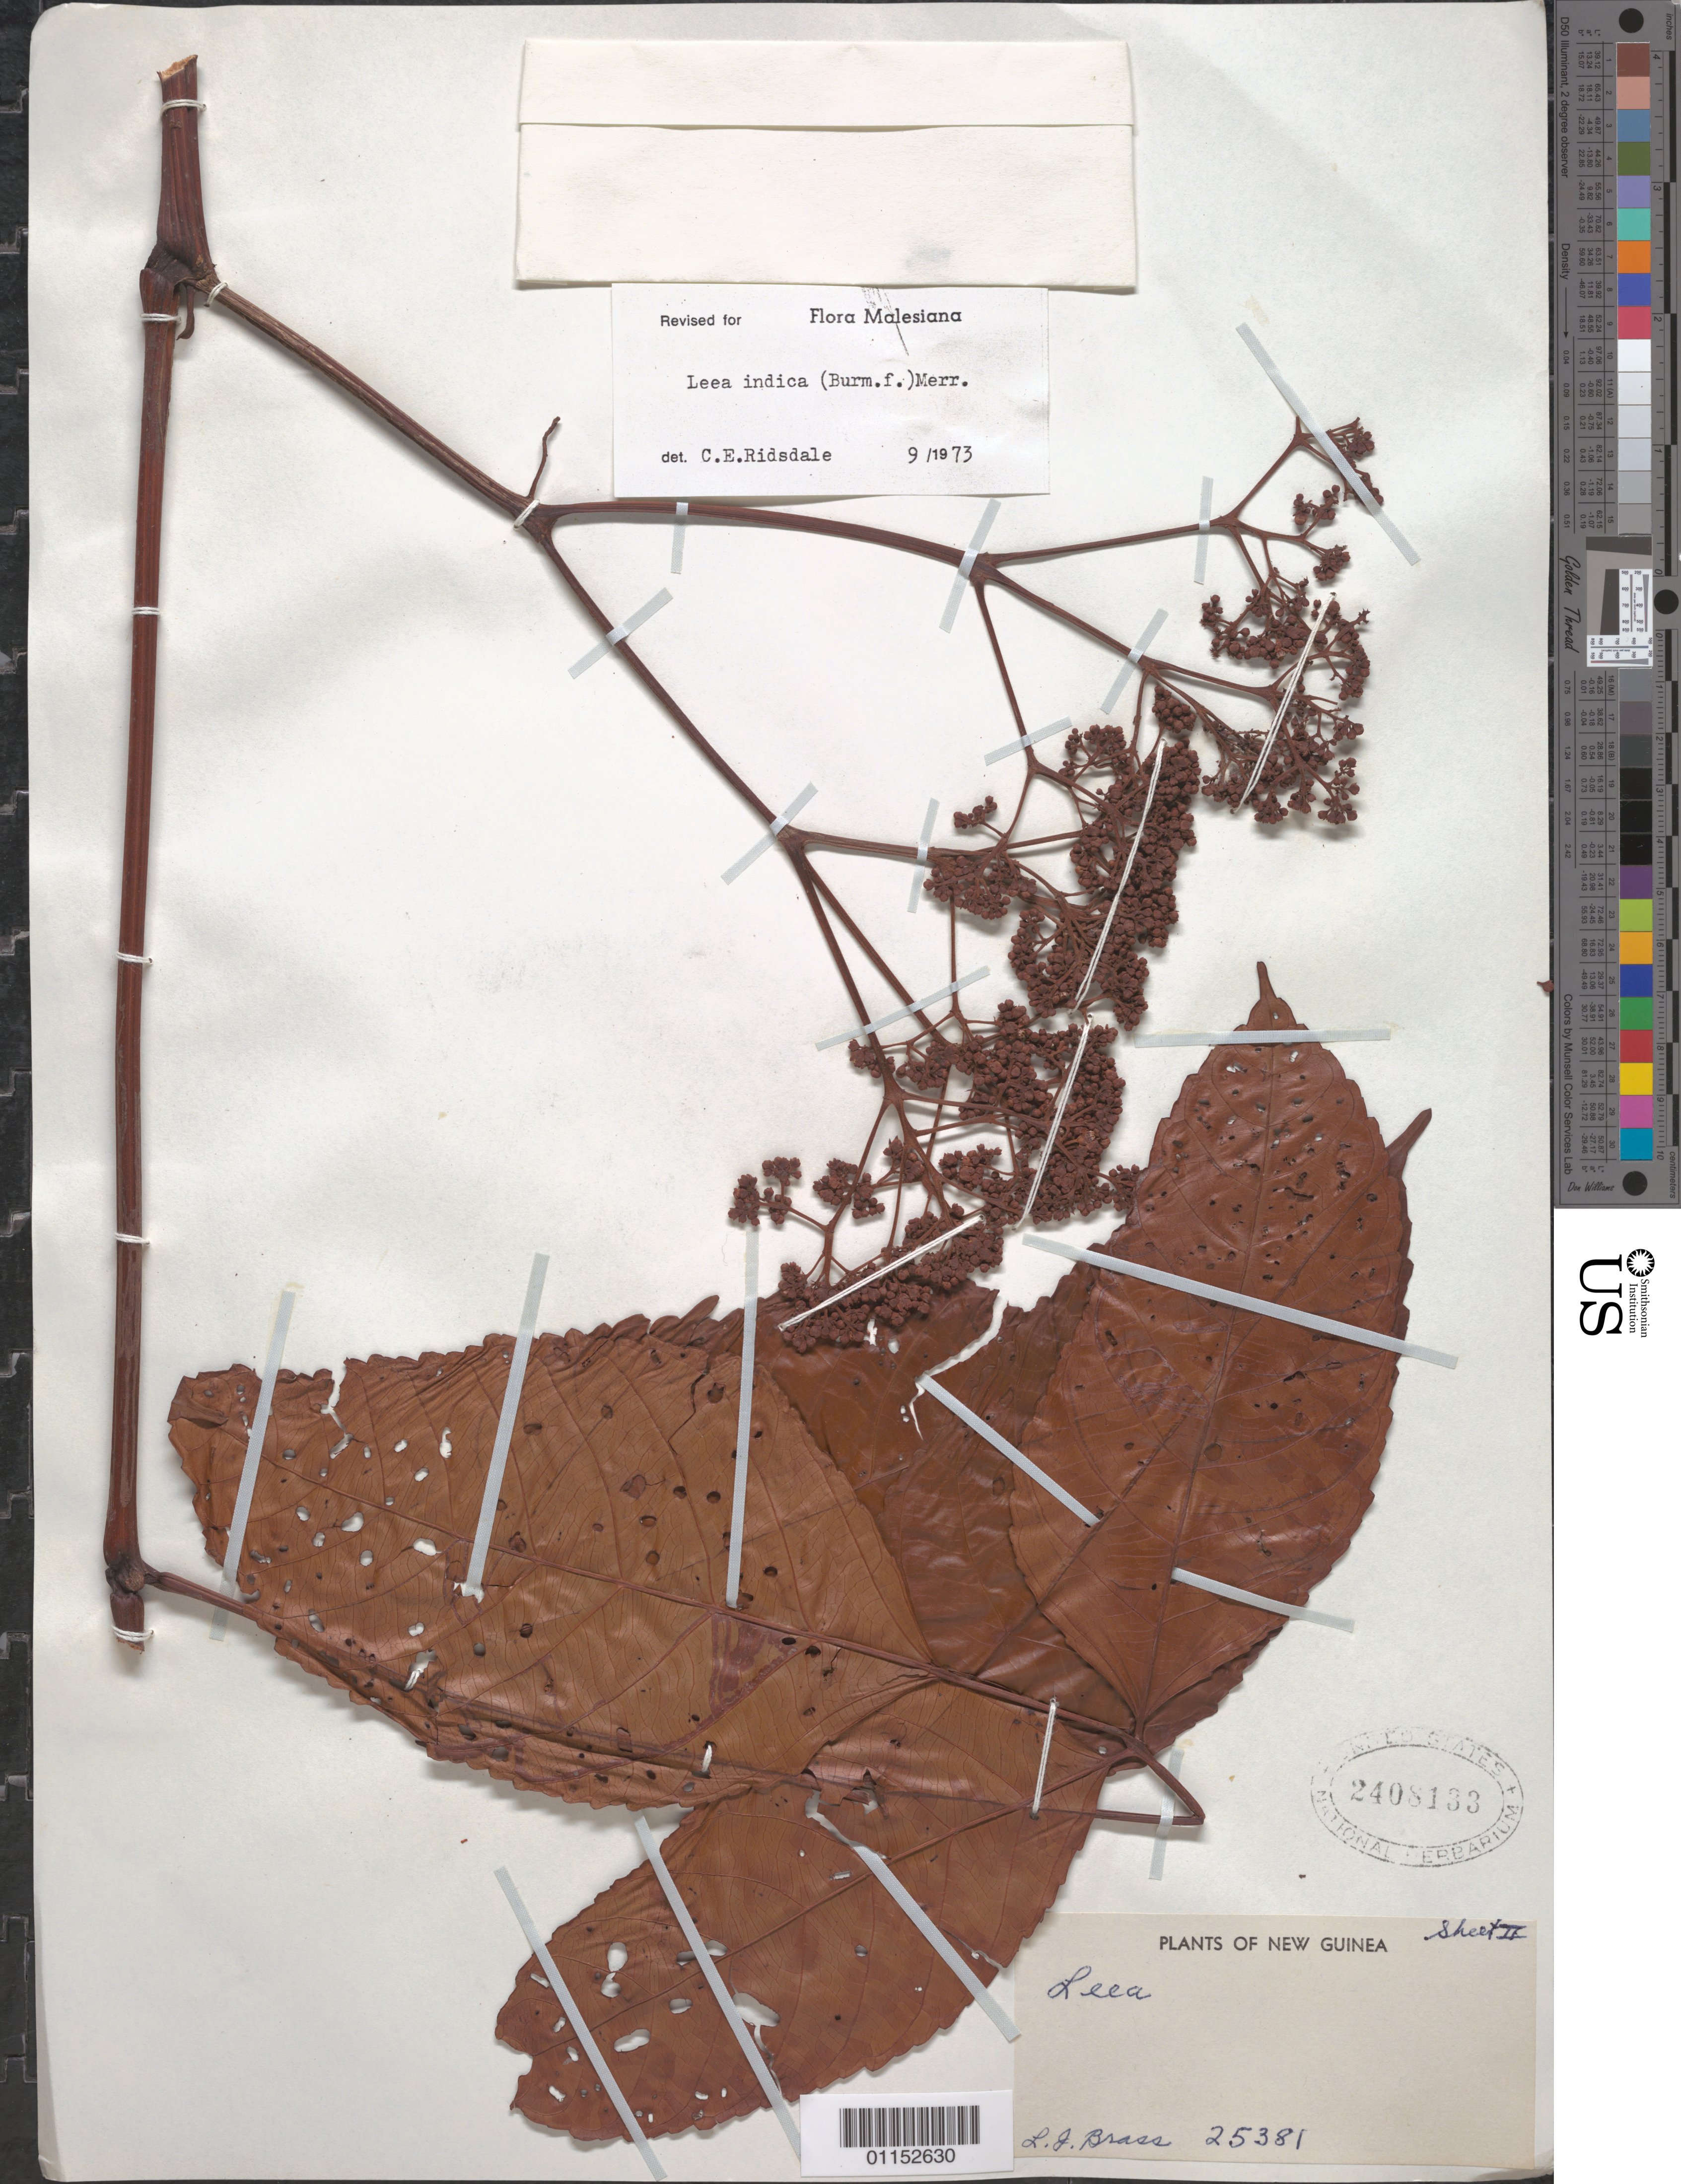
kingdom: Plantae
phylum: Tracheophyta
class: Magnoliopsida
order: Vitales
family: Vitaceae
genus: Leea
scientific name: Leea indica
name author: (Burm. f.) Merr.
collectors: L. J. Brass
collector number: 25381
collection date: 1956-04-12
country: Papua New Guinea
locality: Normanby Isl.; Waikaiuna.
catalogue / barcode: US 2408133